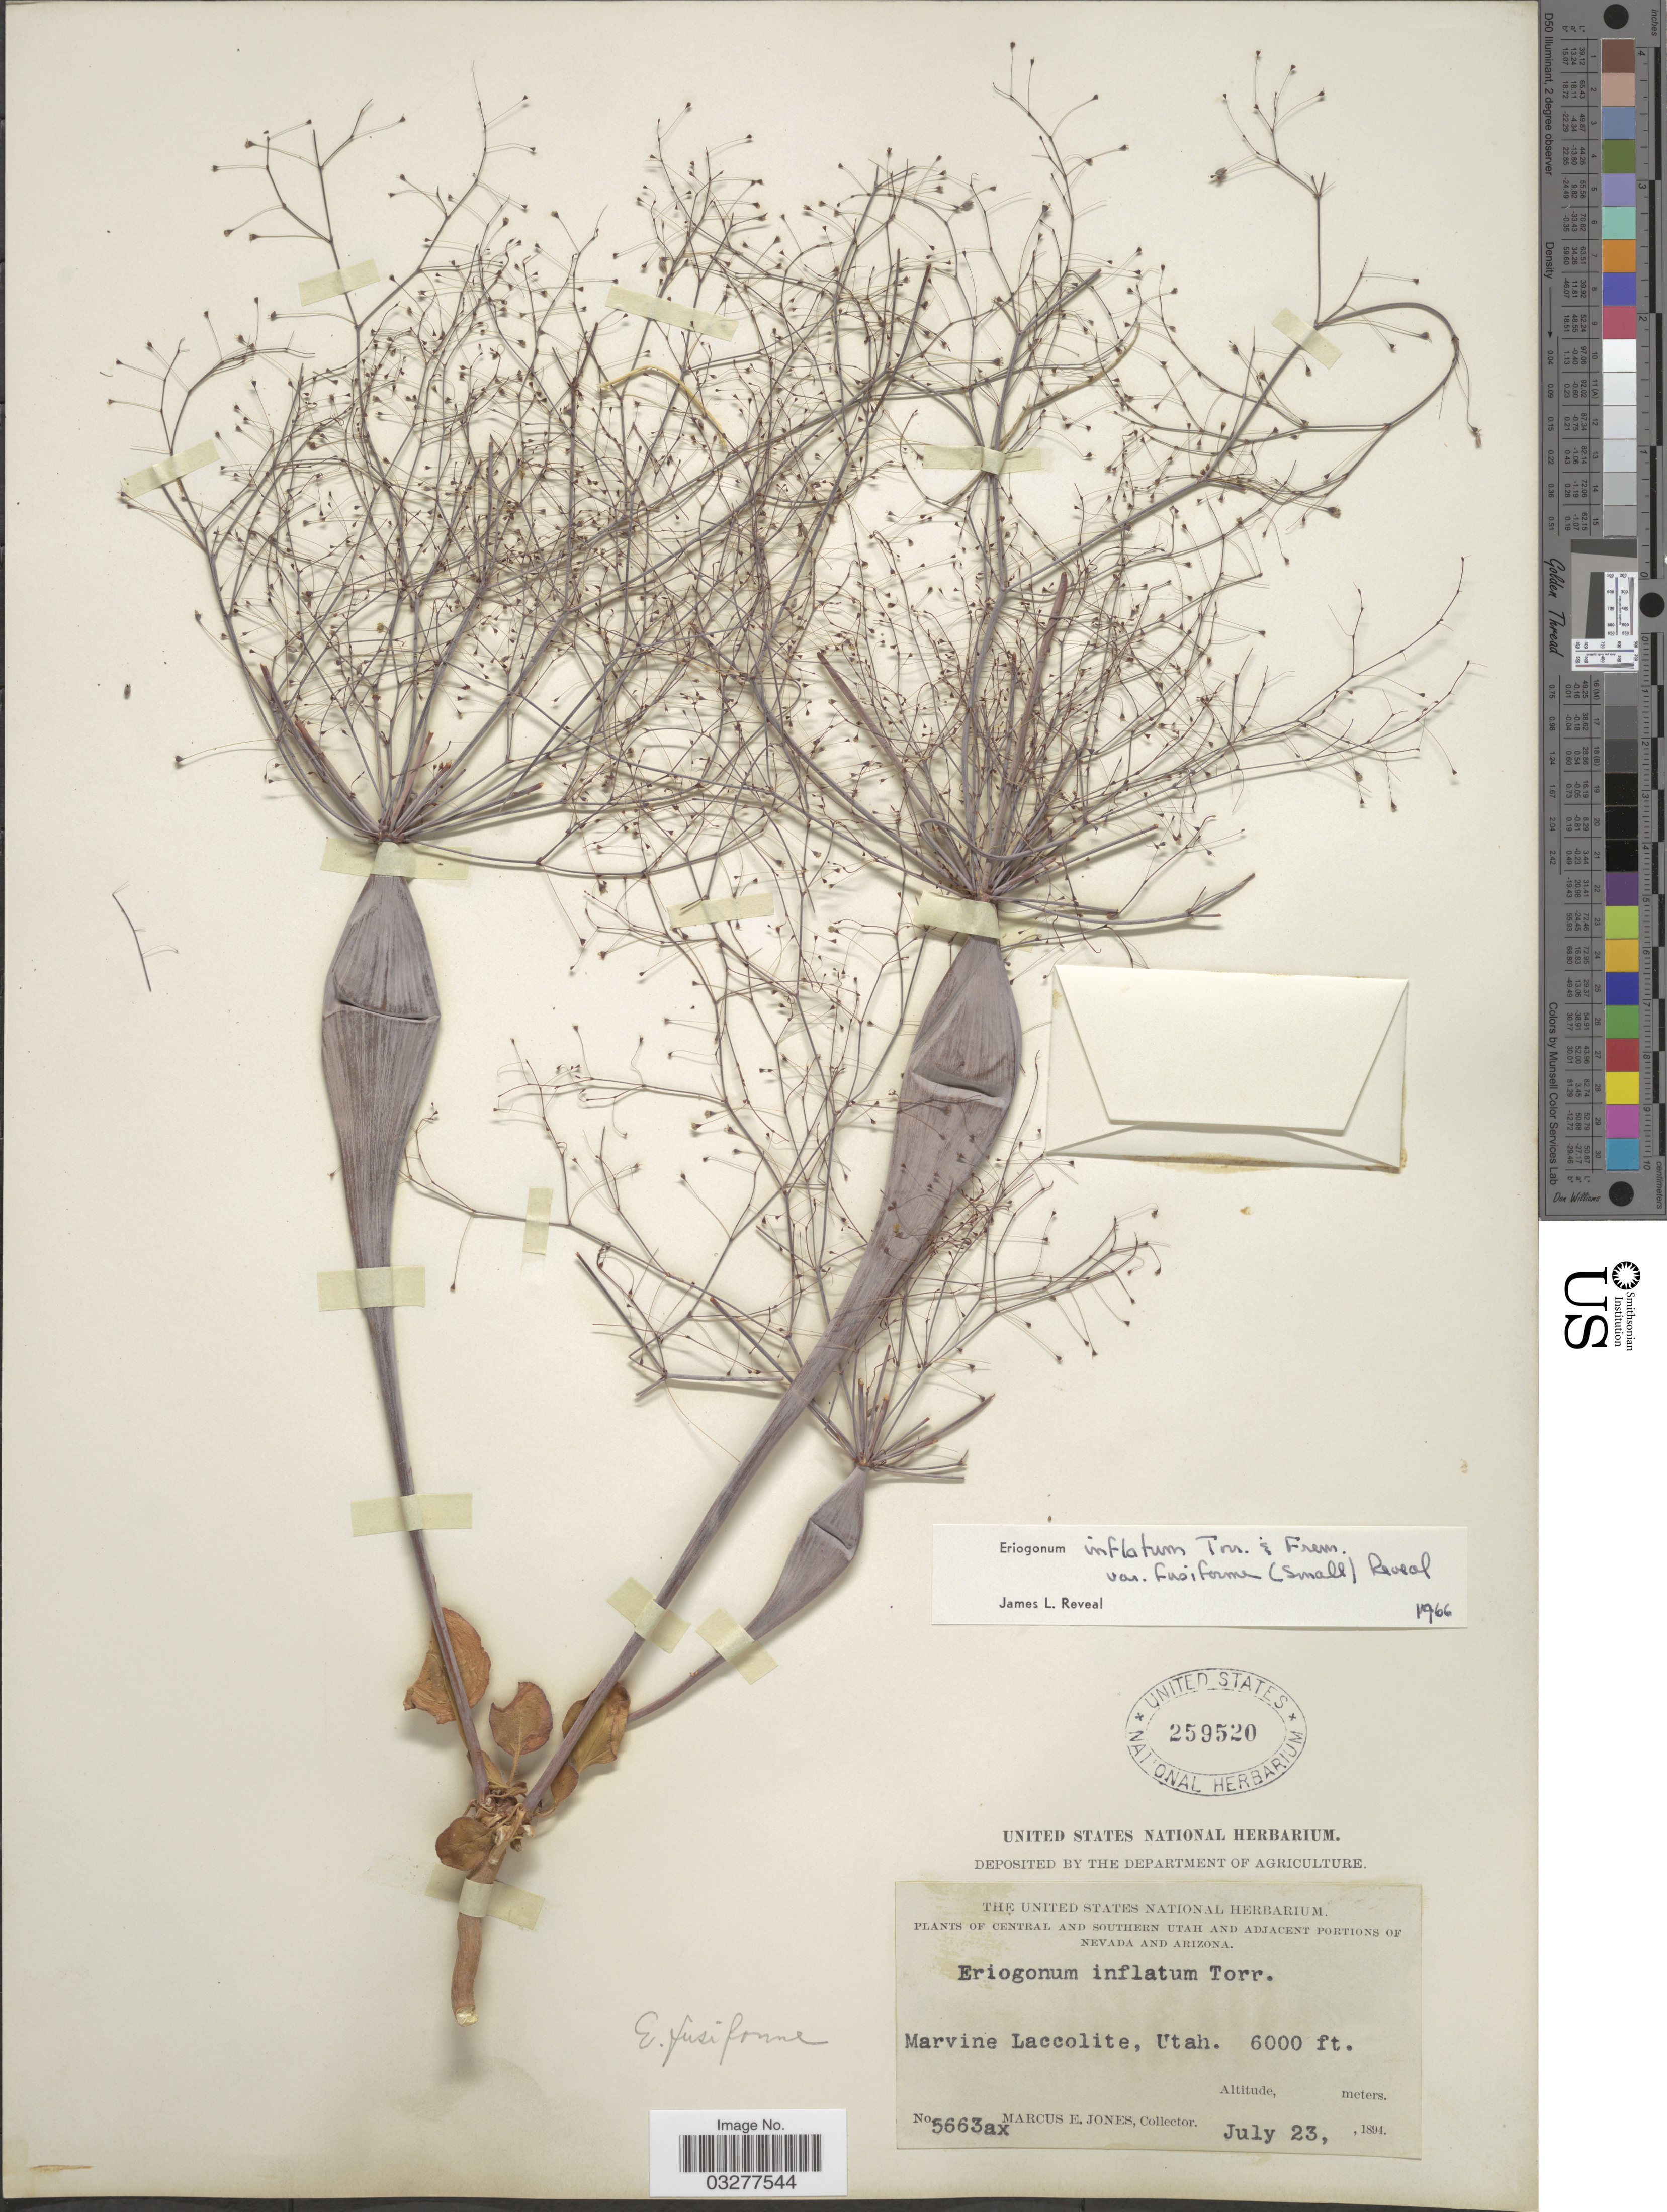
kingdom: Plantae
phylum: Tracheophyta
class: Magnoliopsida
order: Caryophyllales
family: Polygonaceae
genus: Eriogonum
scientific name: Eriogonum inflatum var. fusiforme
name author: (Small) Reveal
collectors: M. E. Jones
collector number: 5663ax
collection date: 1894-07-23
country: United States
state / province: Utah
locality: Central and Southern Utah, Marvine Laccolite.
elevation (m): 1829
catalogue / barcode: US 259520